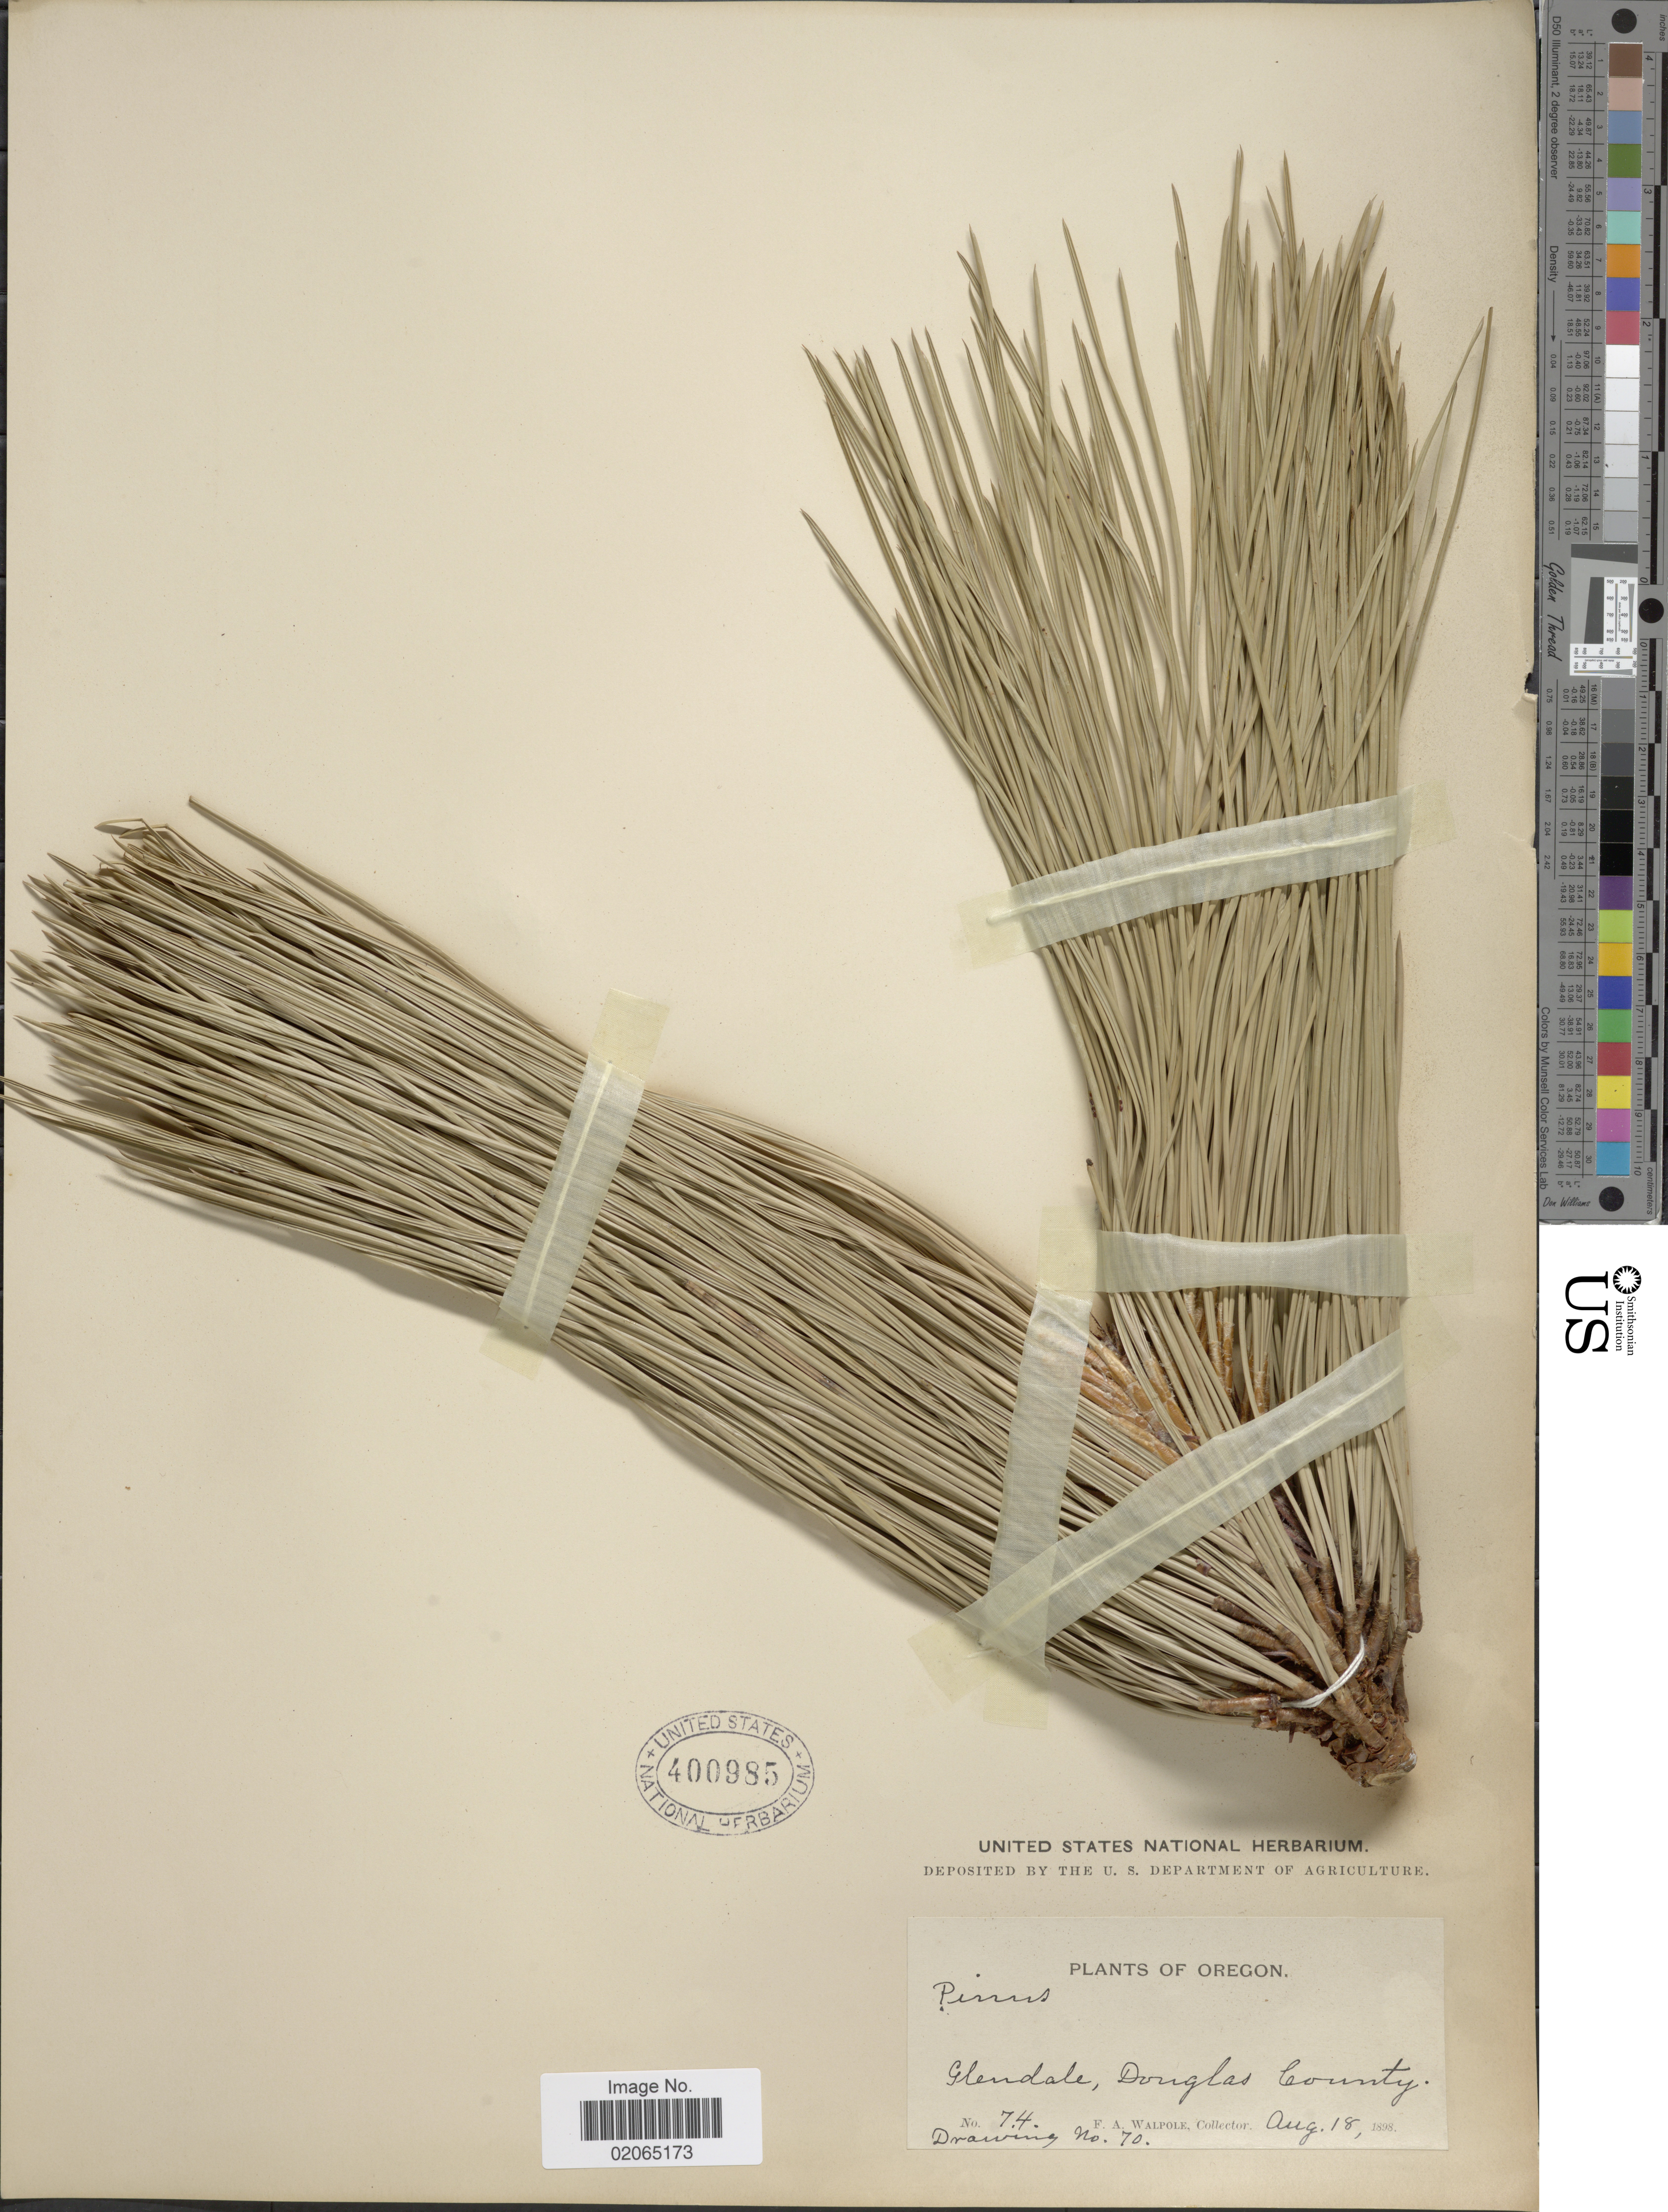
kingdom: Plantae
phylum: Tracheophyta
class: Pinopsida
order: Pinales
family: Pinaceae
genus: Pinus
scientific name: Pinus sp.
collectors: F. Walpole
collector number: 74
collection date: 1898-08-18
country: United States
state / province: Oregon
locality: Golandale, Douglas County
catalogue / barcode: US 400985